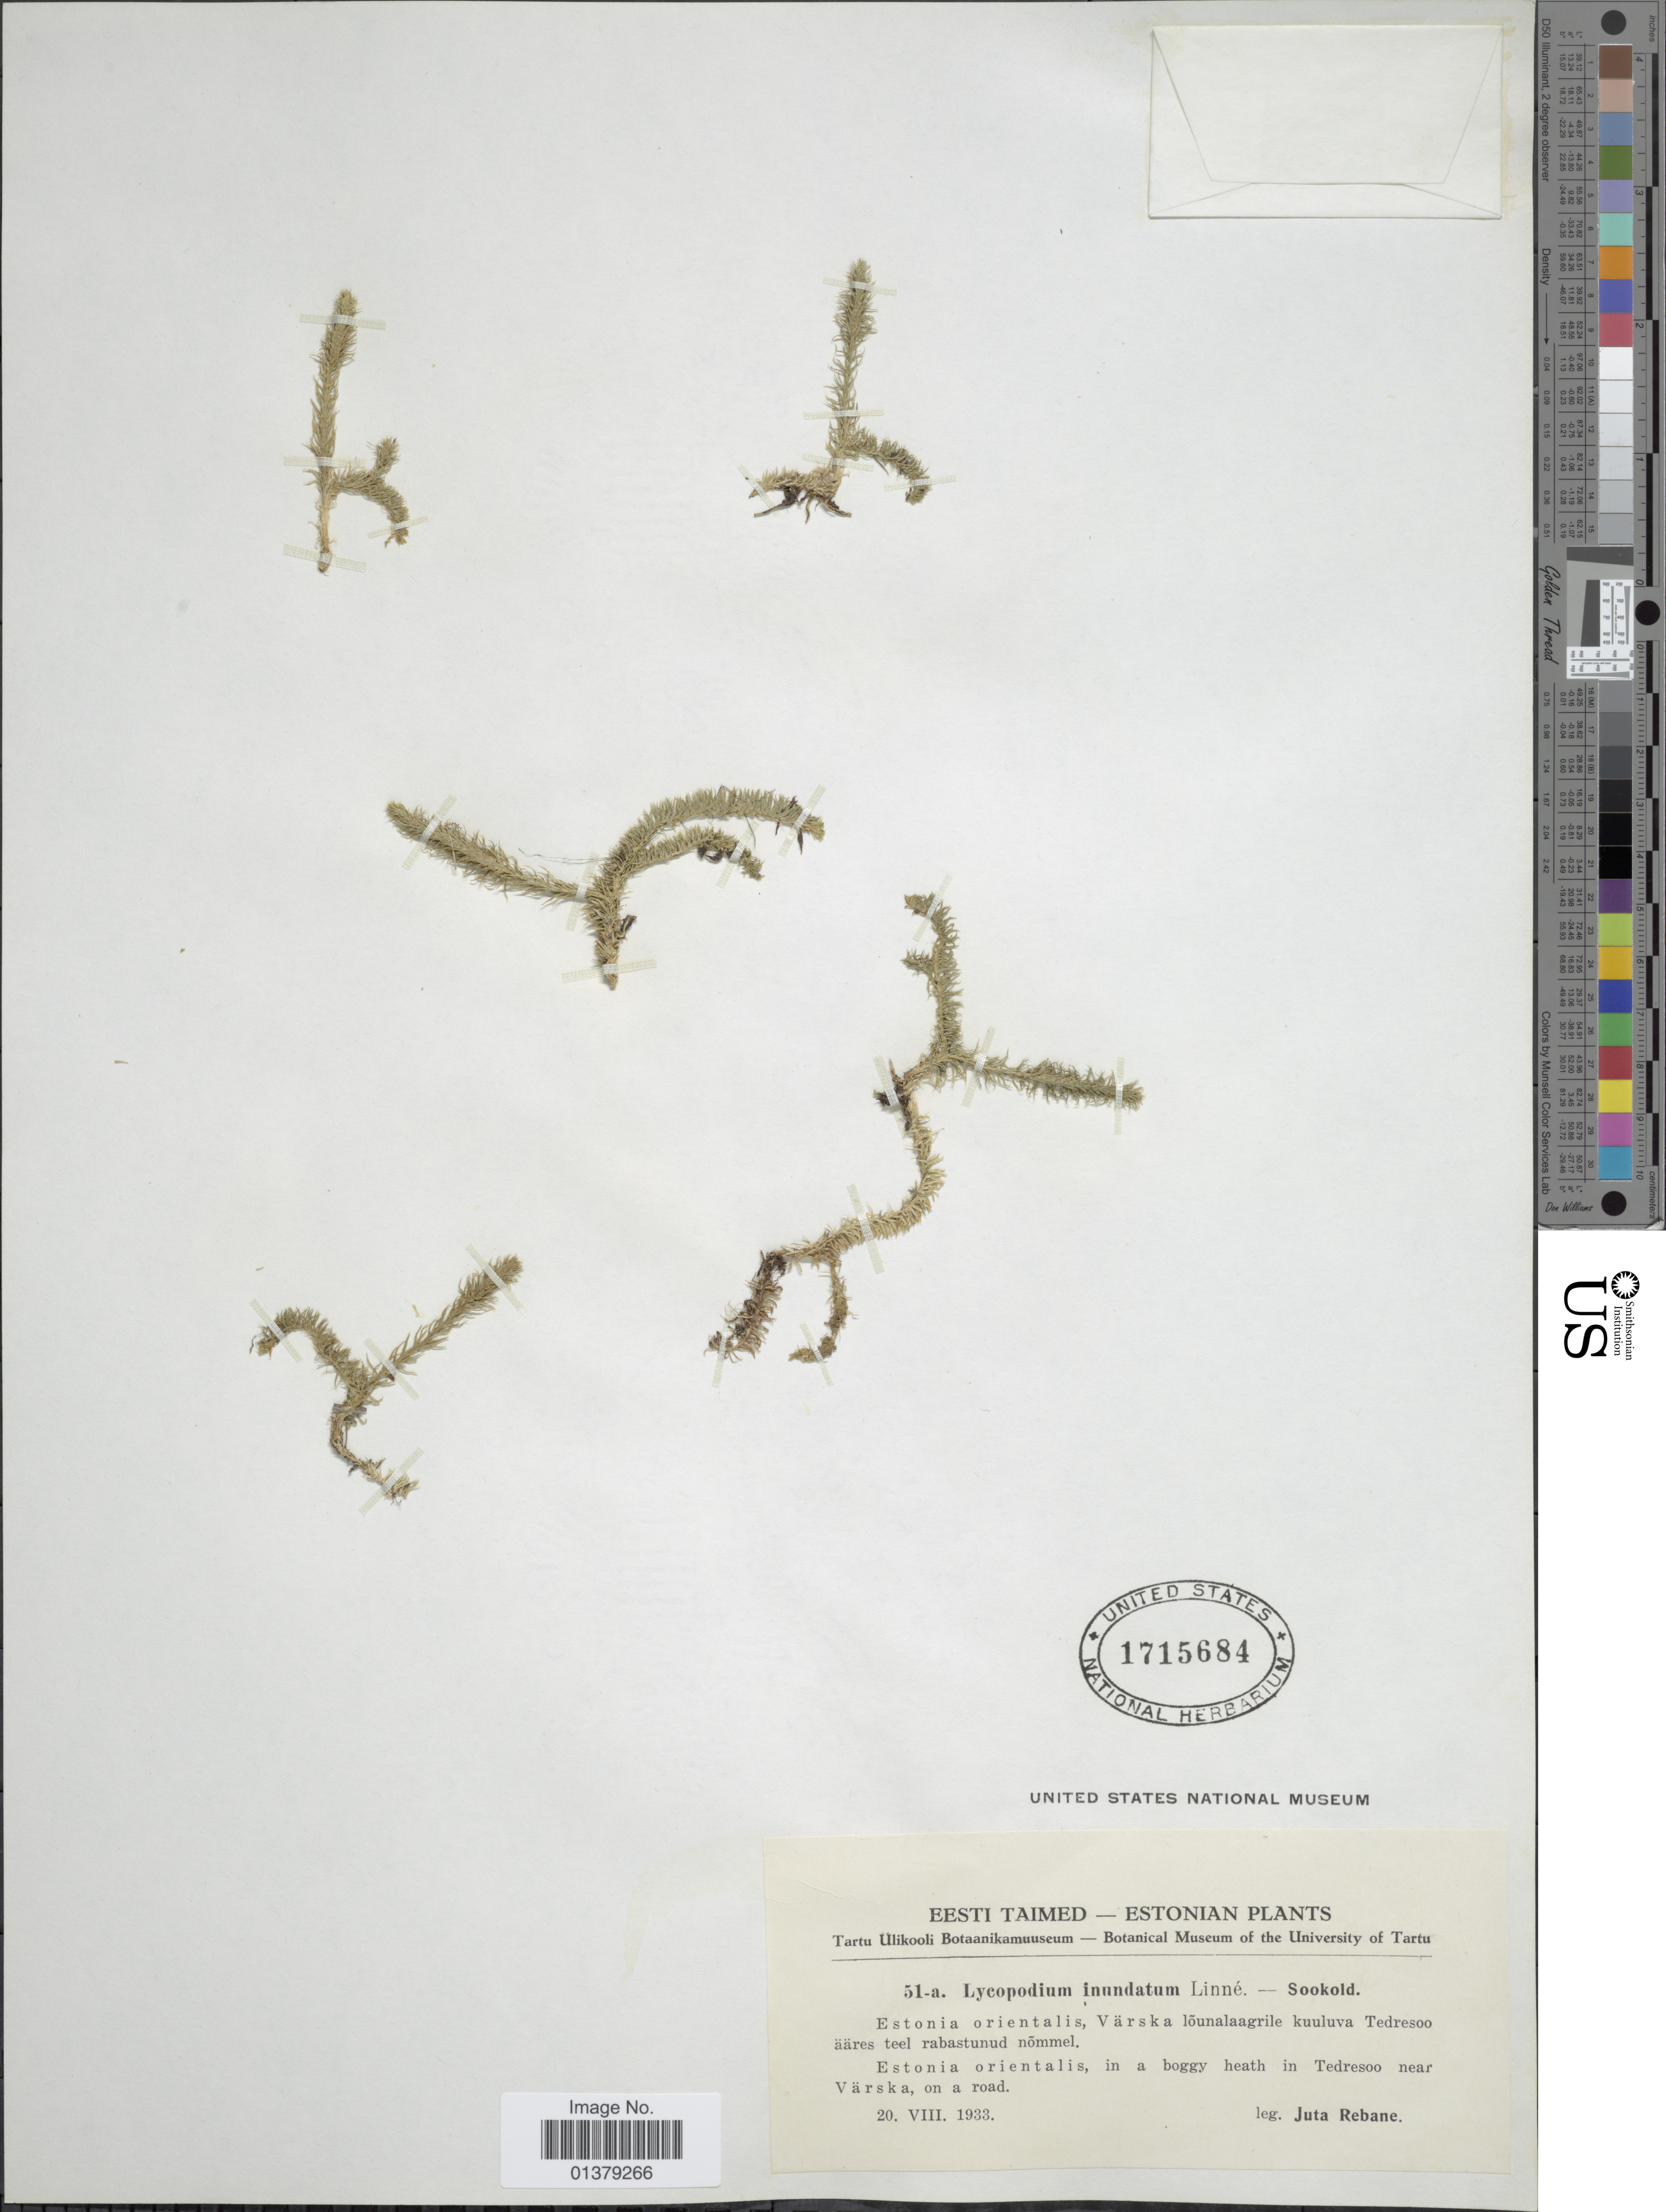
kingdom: Plantae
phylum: Tracheophyta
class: Lycopodiopsida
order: Lycopodiales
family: Lycopodiaceae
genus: Lycopodiella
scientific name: Lycopodiella inundata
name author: (L.) Holub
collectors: J. Rebane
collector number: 51-a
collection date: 1933-08-20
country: Estonia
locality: Estonia orientalis, in a boggy heath in Tedreso near Värska, on a road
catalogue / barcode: US 1715684